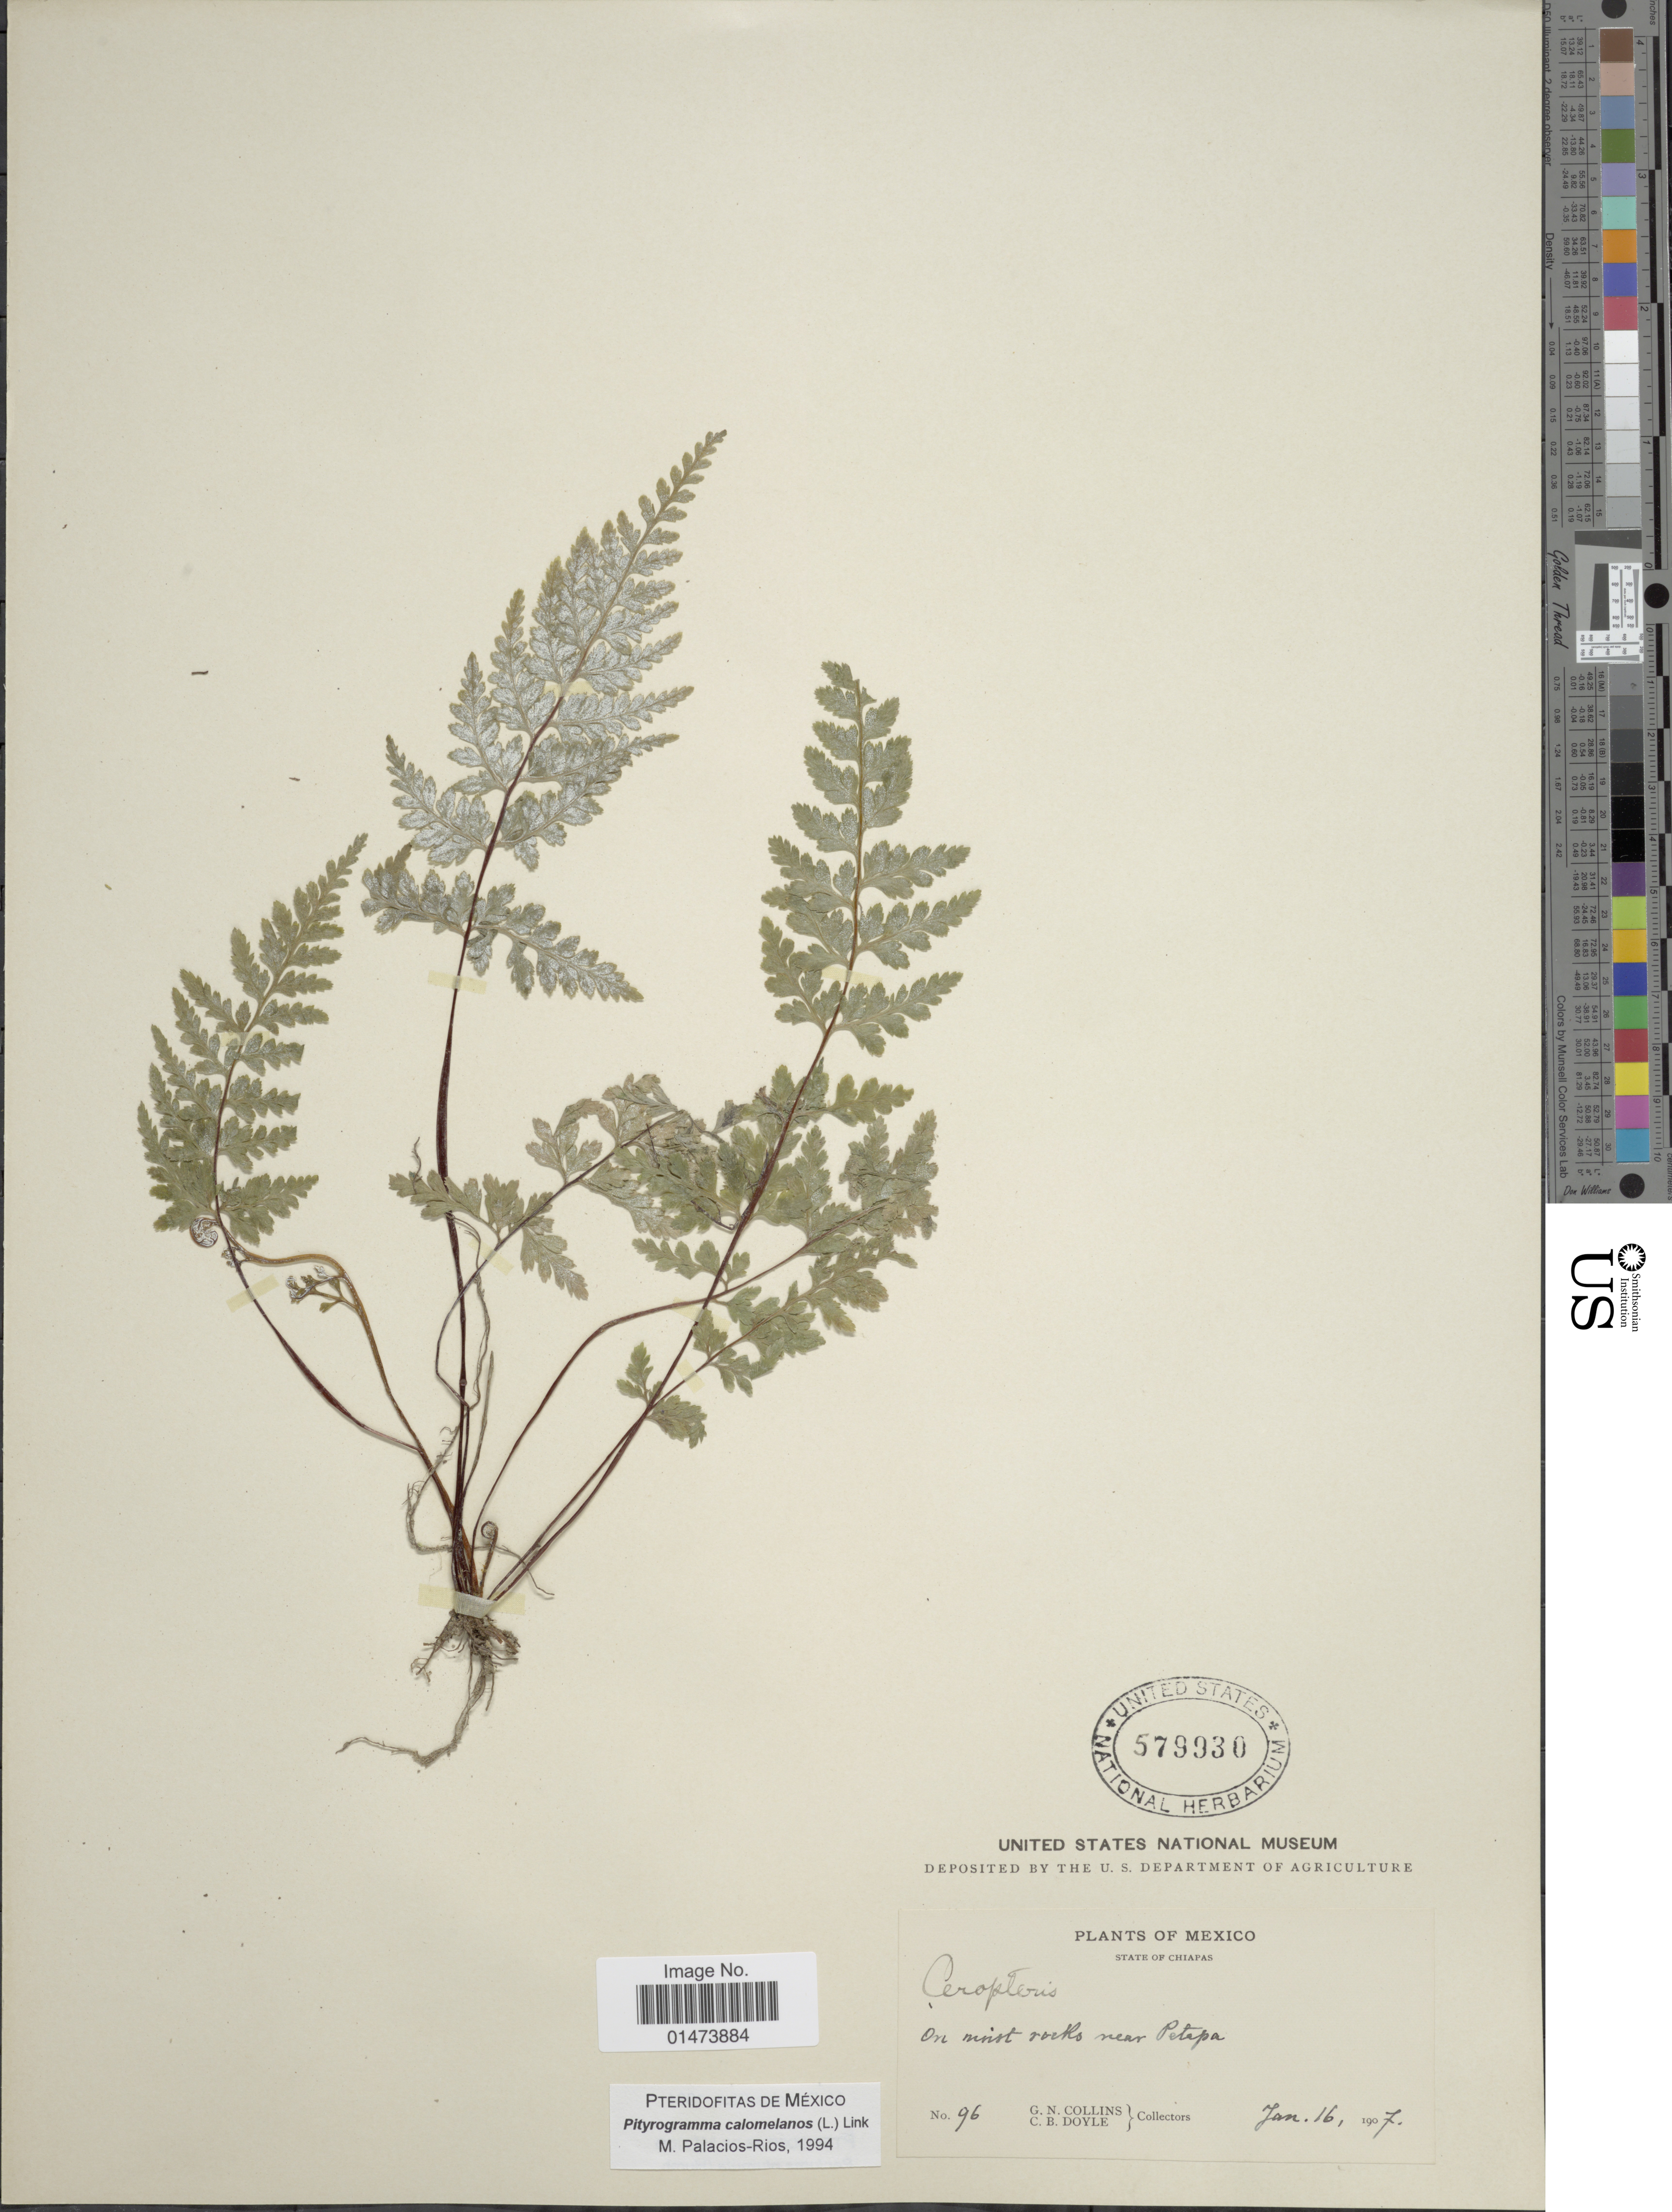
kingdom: Plantae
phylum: Tracheophyta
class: Polypodiopsida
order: Polypodiales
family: Pteridaceae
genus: Pityrogramma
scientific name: Pityrogramma calomelanos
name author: (L.) Link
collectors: G. Collins & C. Doyle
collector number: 96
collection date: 1907-01-16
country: Mexico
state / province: Chiapas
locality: On mint rocks near Petapa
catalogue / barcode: US 579930